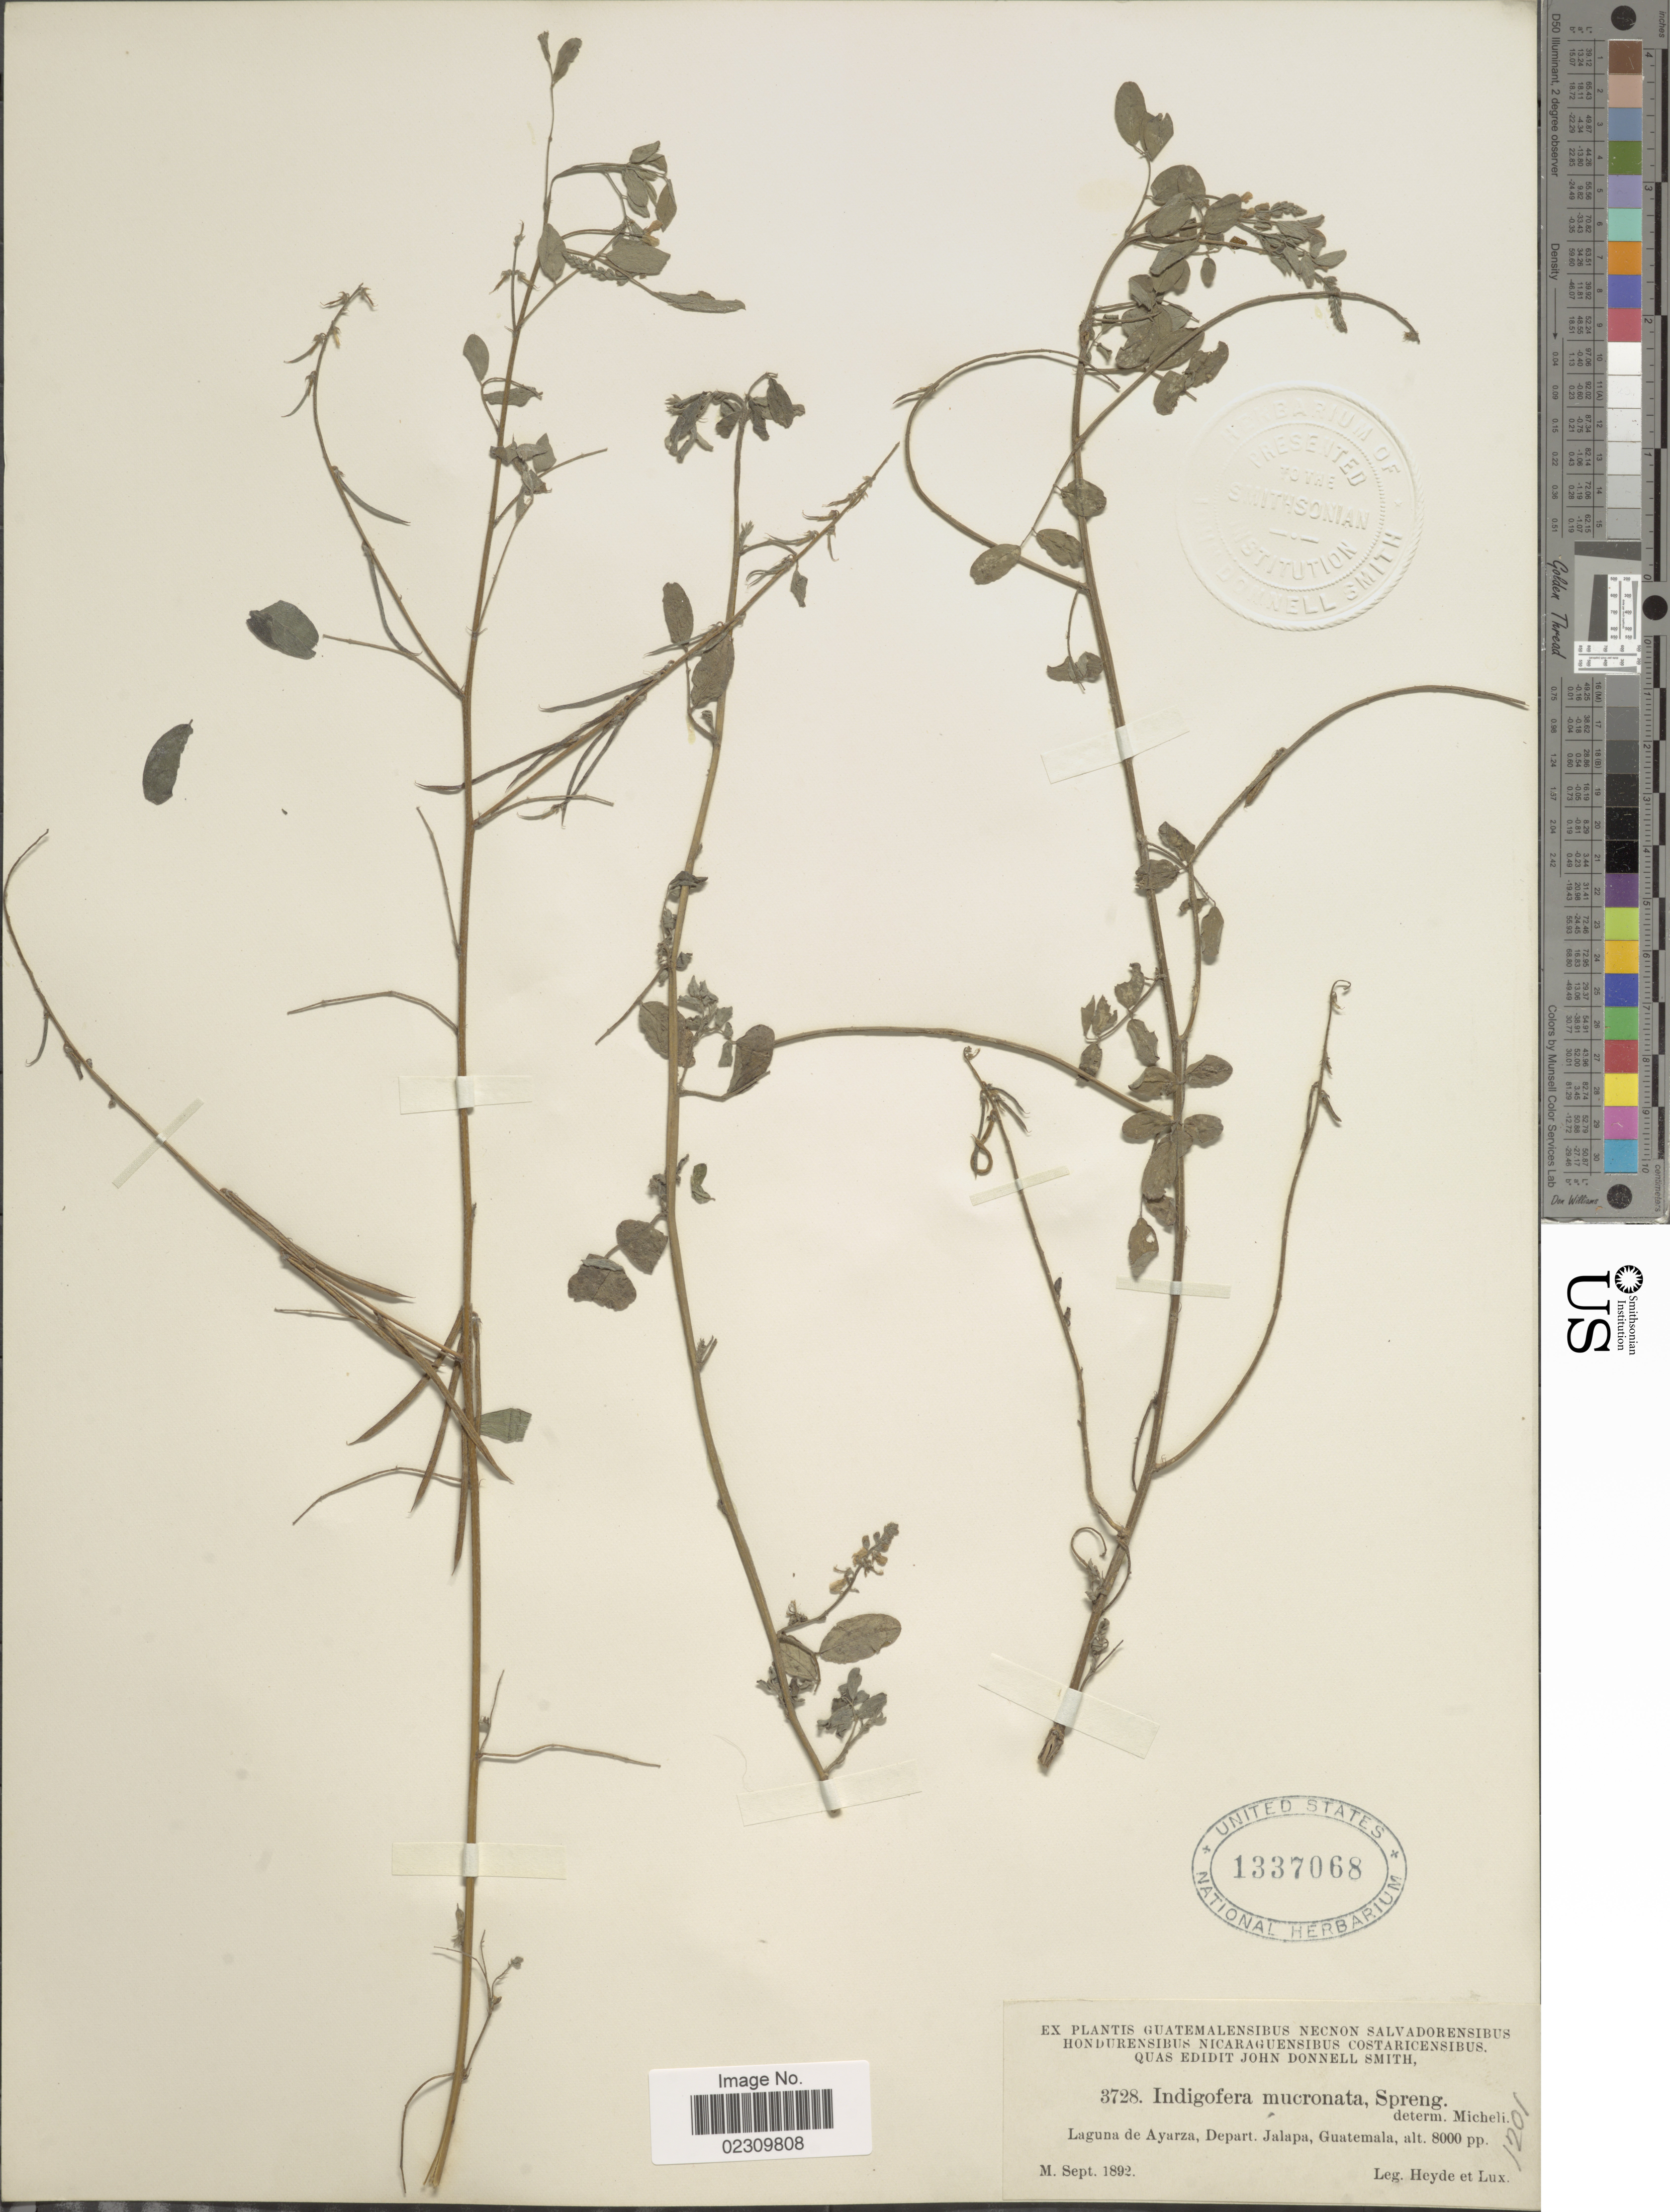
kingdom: Plantae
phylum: Tracheophyta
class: Magnoliopsida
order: Fabales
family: Fabaceae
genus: Indigofera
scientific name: Indigofera mucronata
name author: Lam.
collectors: Heyde & Lux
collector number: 3728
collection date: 1892-09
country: Guatemala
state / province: Jalapa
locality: Laguna de Ayarza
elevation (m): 2438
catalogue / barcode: US 1337068